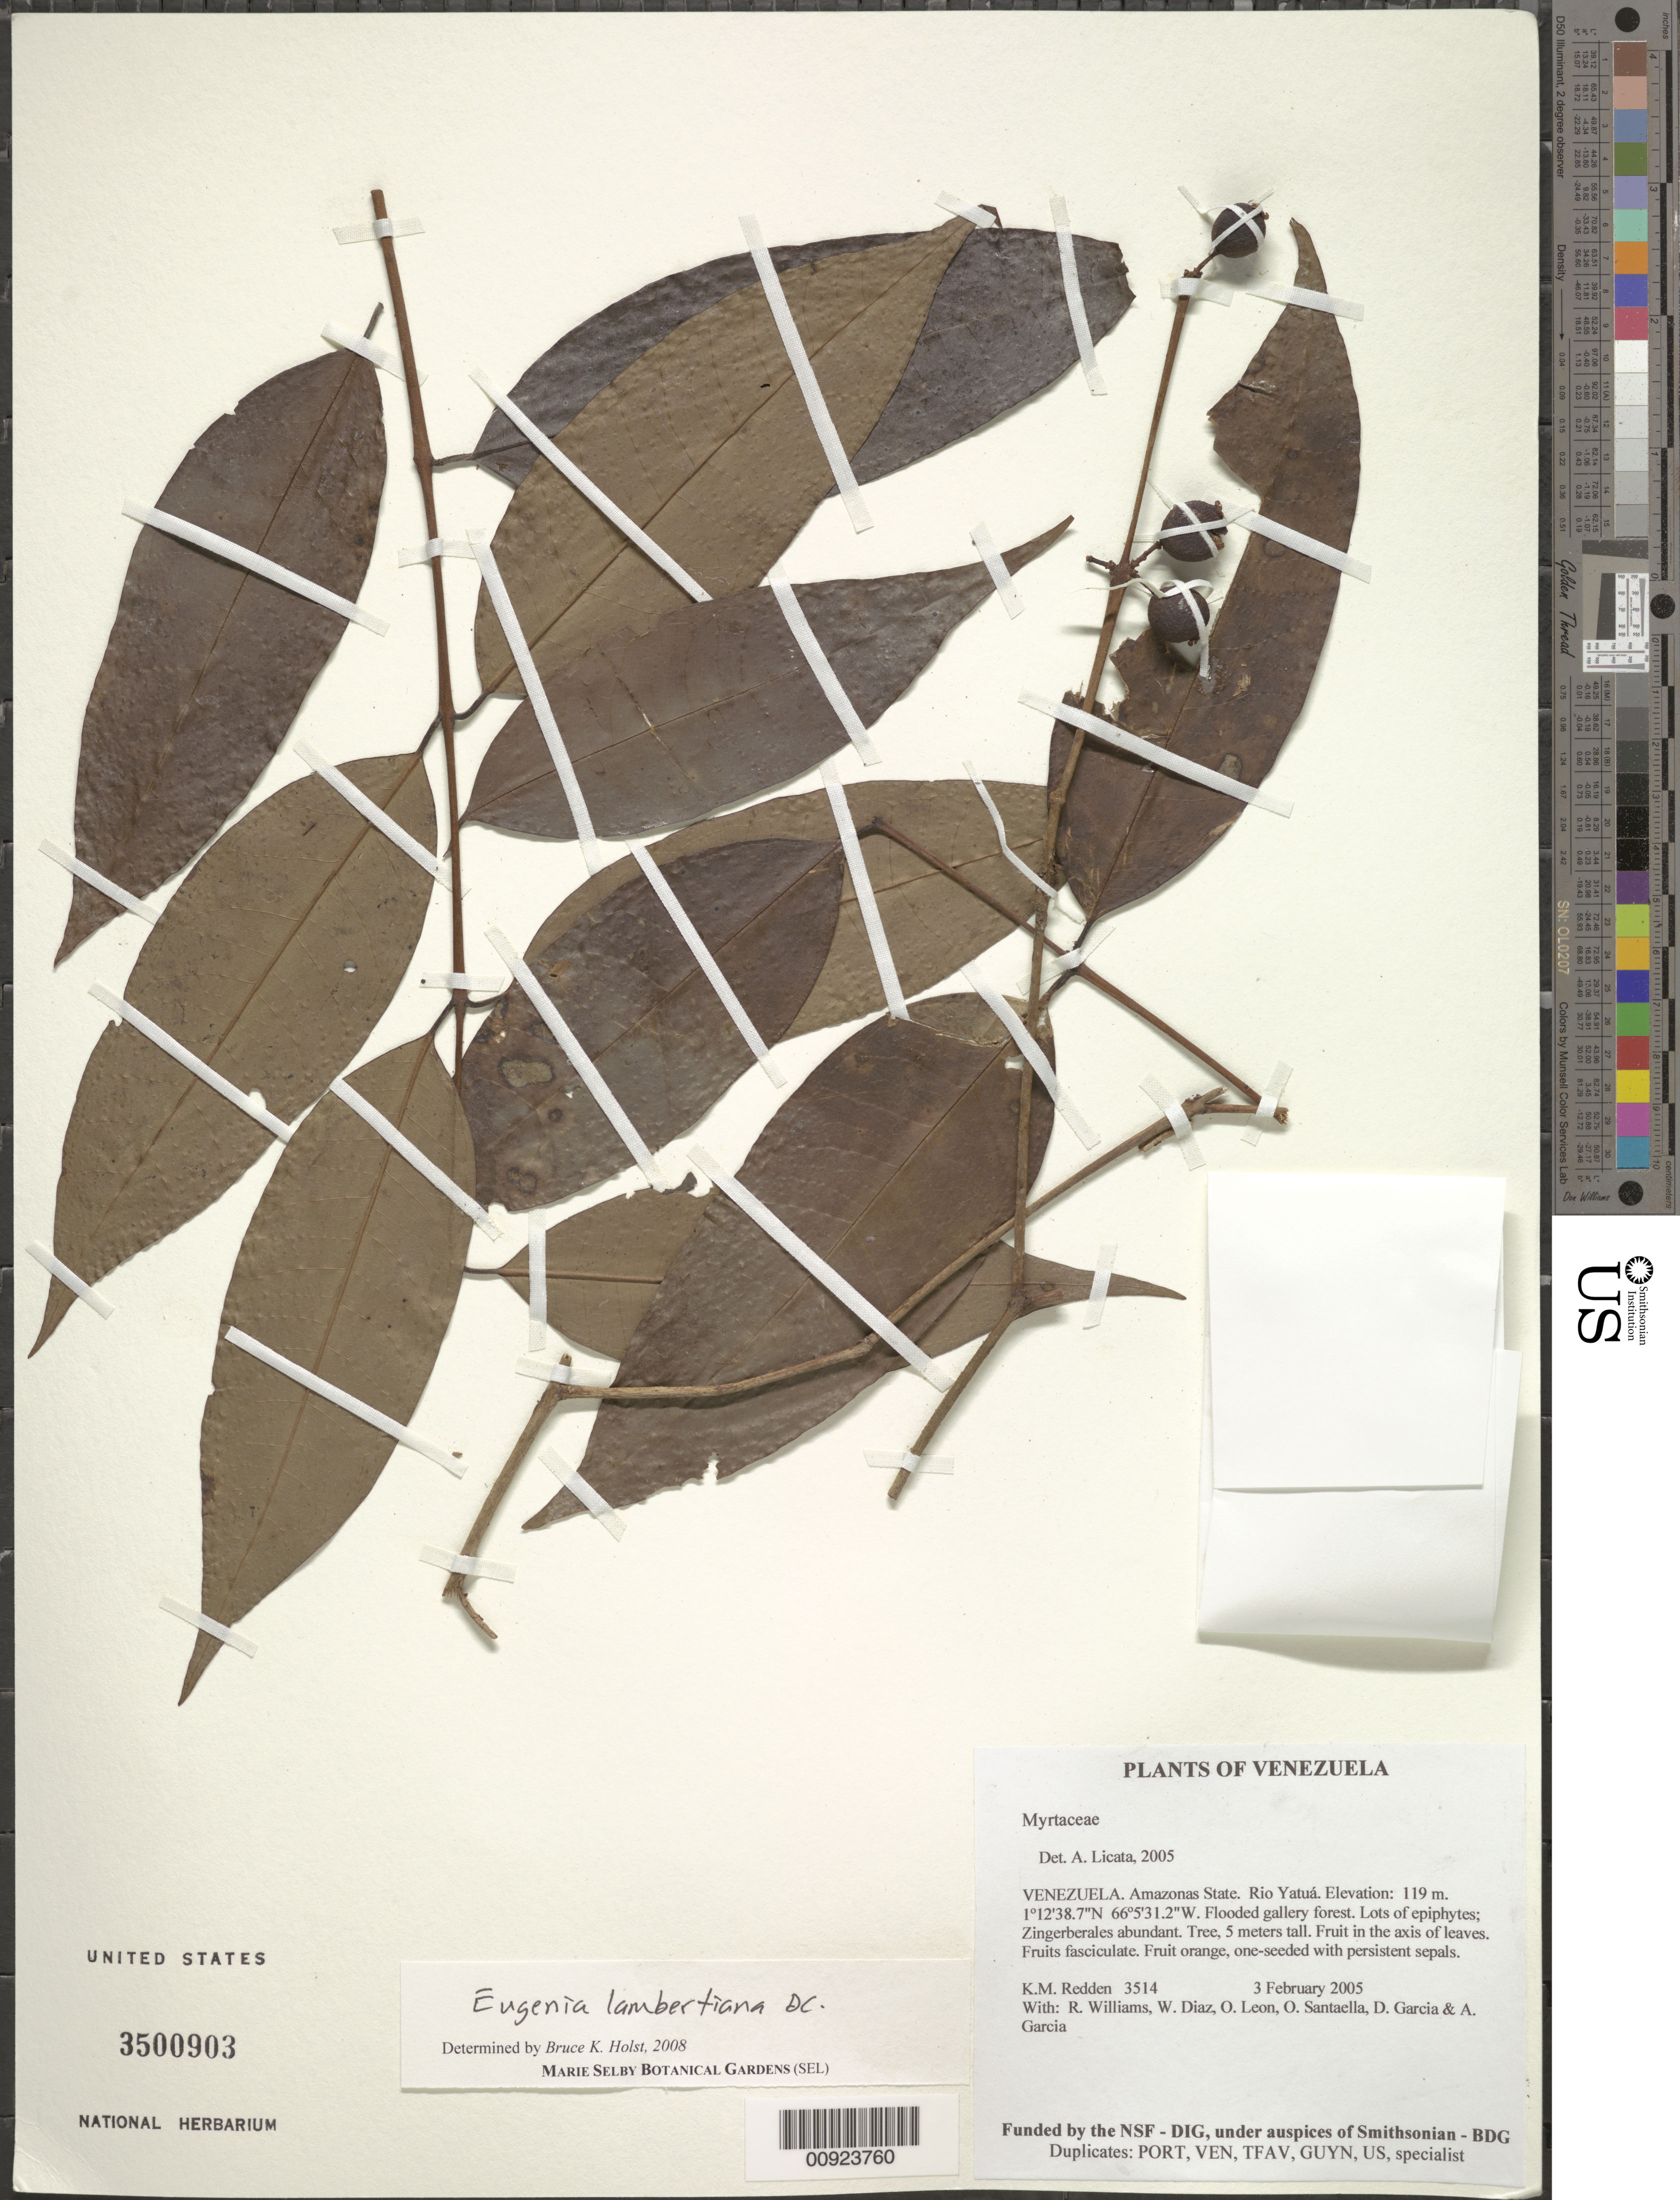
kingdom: Plantae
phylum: Tracheophyta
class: Magnoliopsida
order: Myrtales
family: Myrtaceae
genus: Eugenia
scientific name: Eugenia lambertiana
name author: DC.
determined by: Holst, Bruce K.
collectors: K. M. Redden, R. Williams, W. Díaz P., O. León, O. Santaella, D. Garcia & A. Garcia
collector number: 3514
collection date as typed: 3 February 2005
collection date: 2005-02-03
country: Venezuela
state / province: Amazonas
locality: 15 - Rio Yatuá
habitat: Flooded gallery forest. Lots of epiphytes; Zingerberales abundant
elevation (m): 119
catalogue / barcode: US 3500903